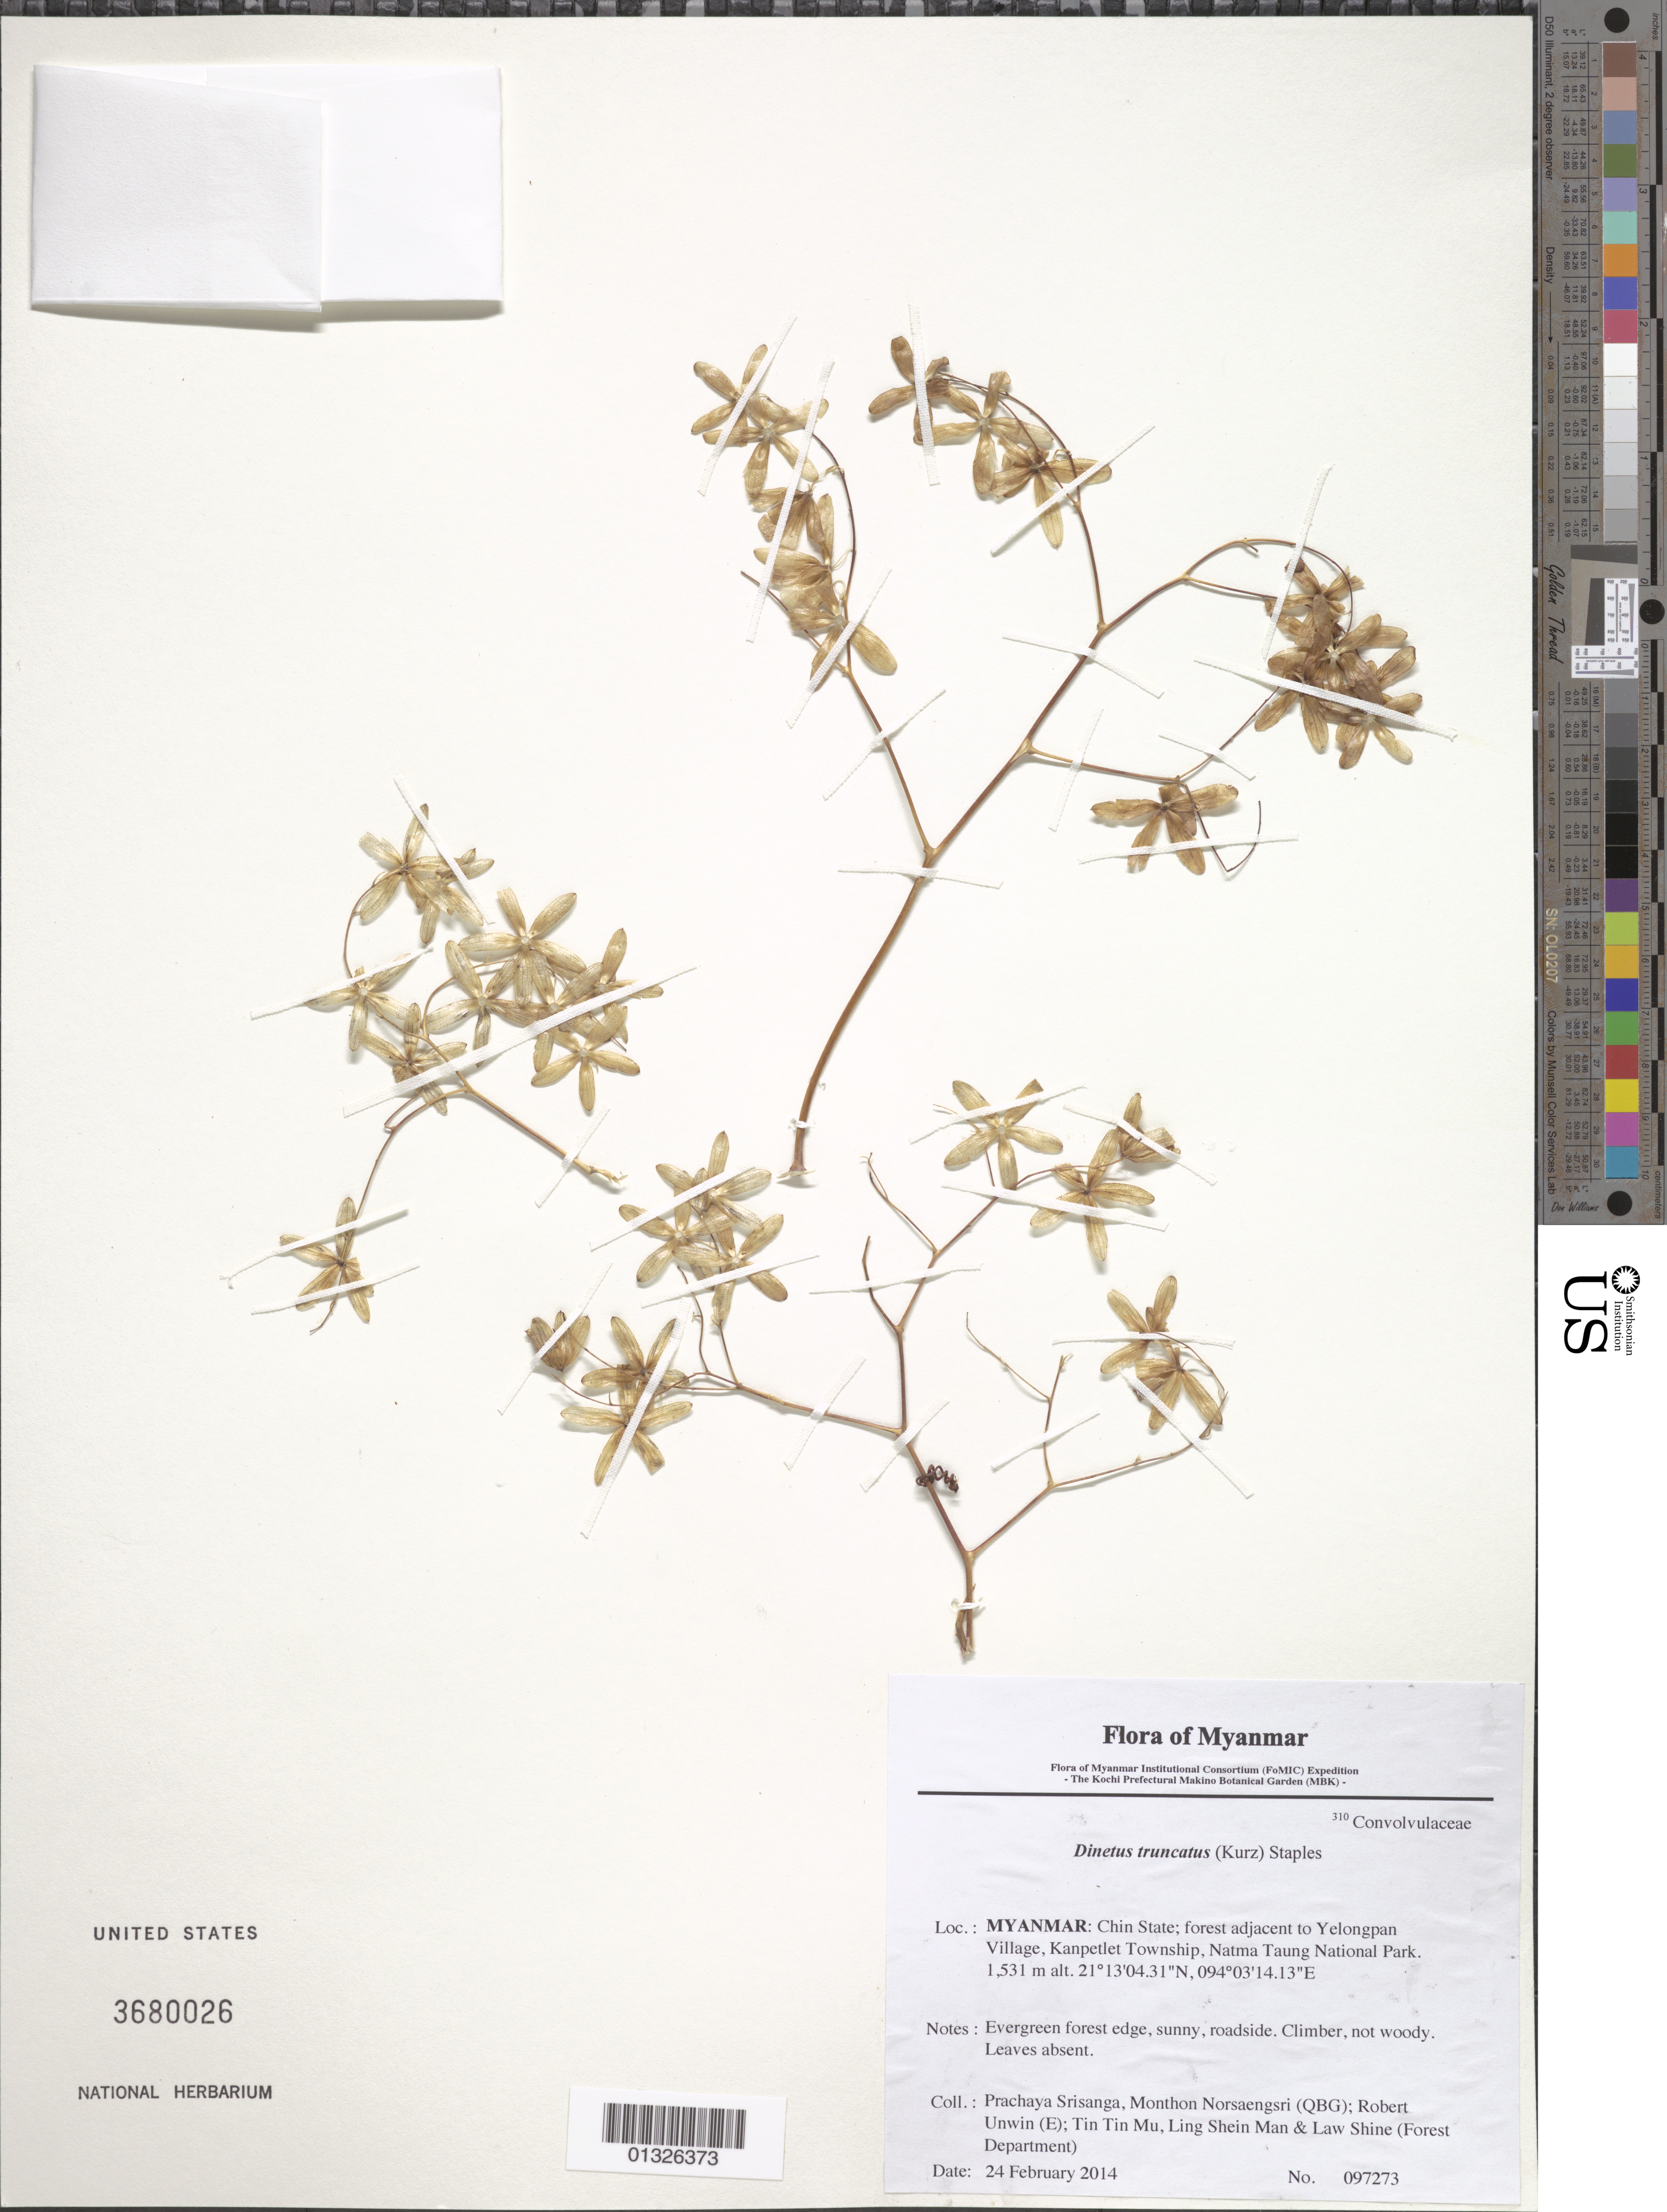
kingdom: Plantae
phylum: Tracheophyta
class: Magnoliopsida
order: Solanales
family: Convolvulaceae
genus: Dinetus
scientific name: Dinetus truncatus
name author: (Kurz) Staples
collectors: P. Srisanga, M. Norsaengsri, R. Unwin, Tin Tin Mu, Ling Shein Man & L. Shine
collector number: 97273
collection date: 2014-02-24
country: Myanmar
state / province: Chin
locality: Forest adjacent to Yelongpan Village, Kanpetlet Township, Natma Taung National Park.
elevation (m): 1531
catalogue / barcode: US 3680026